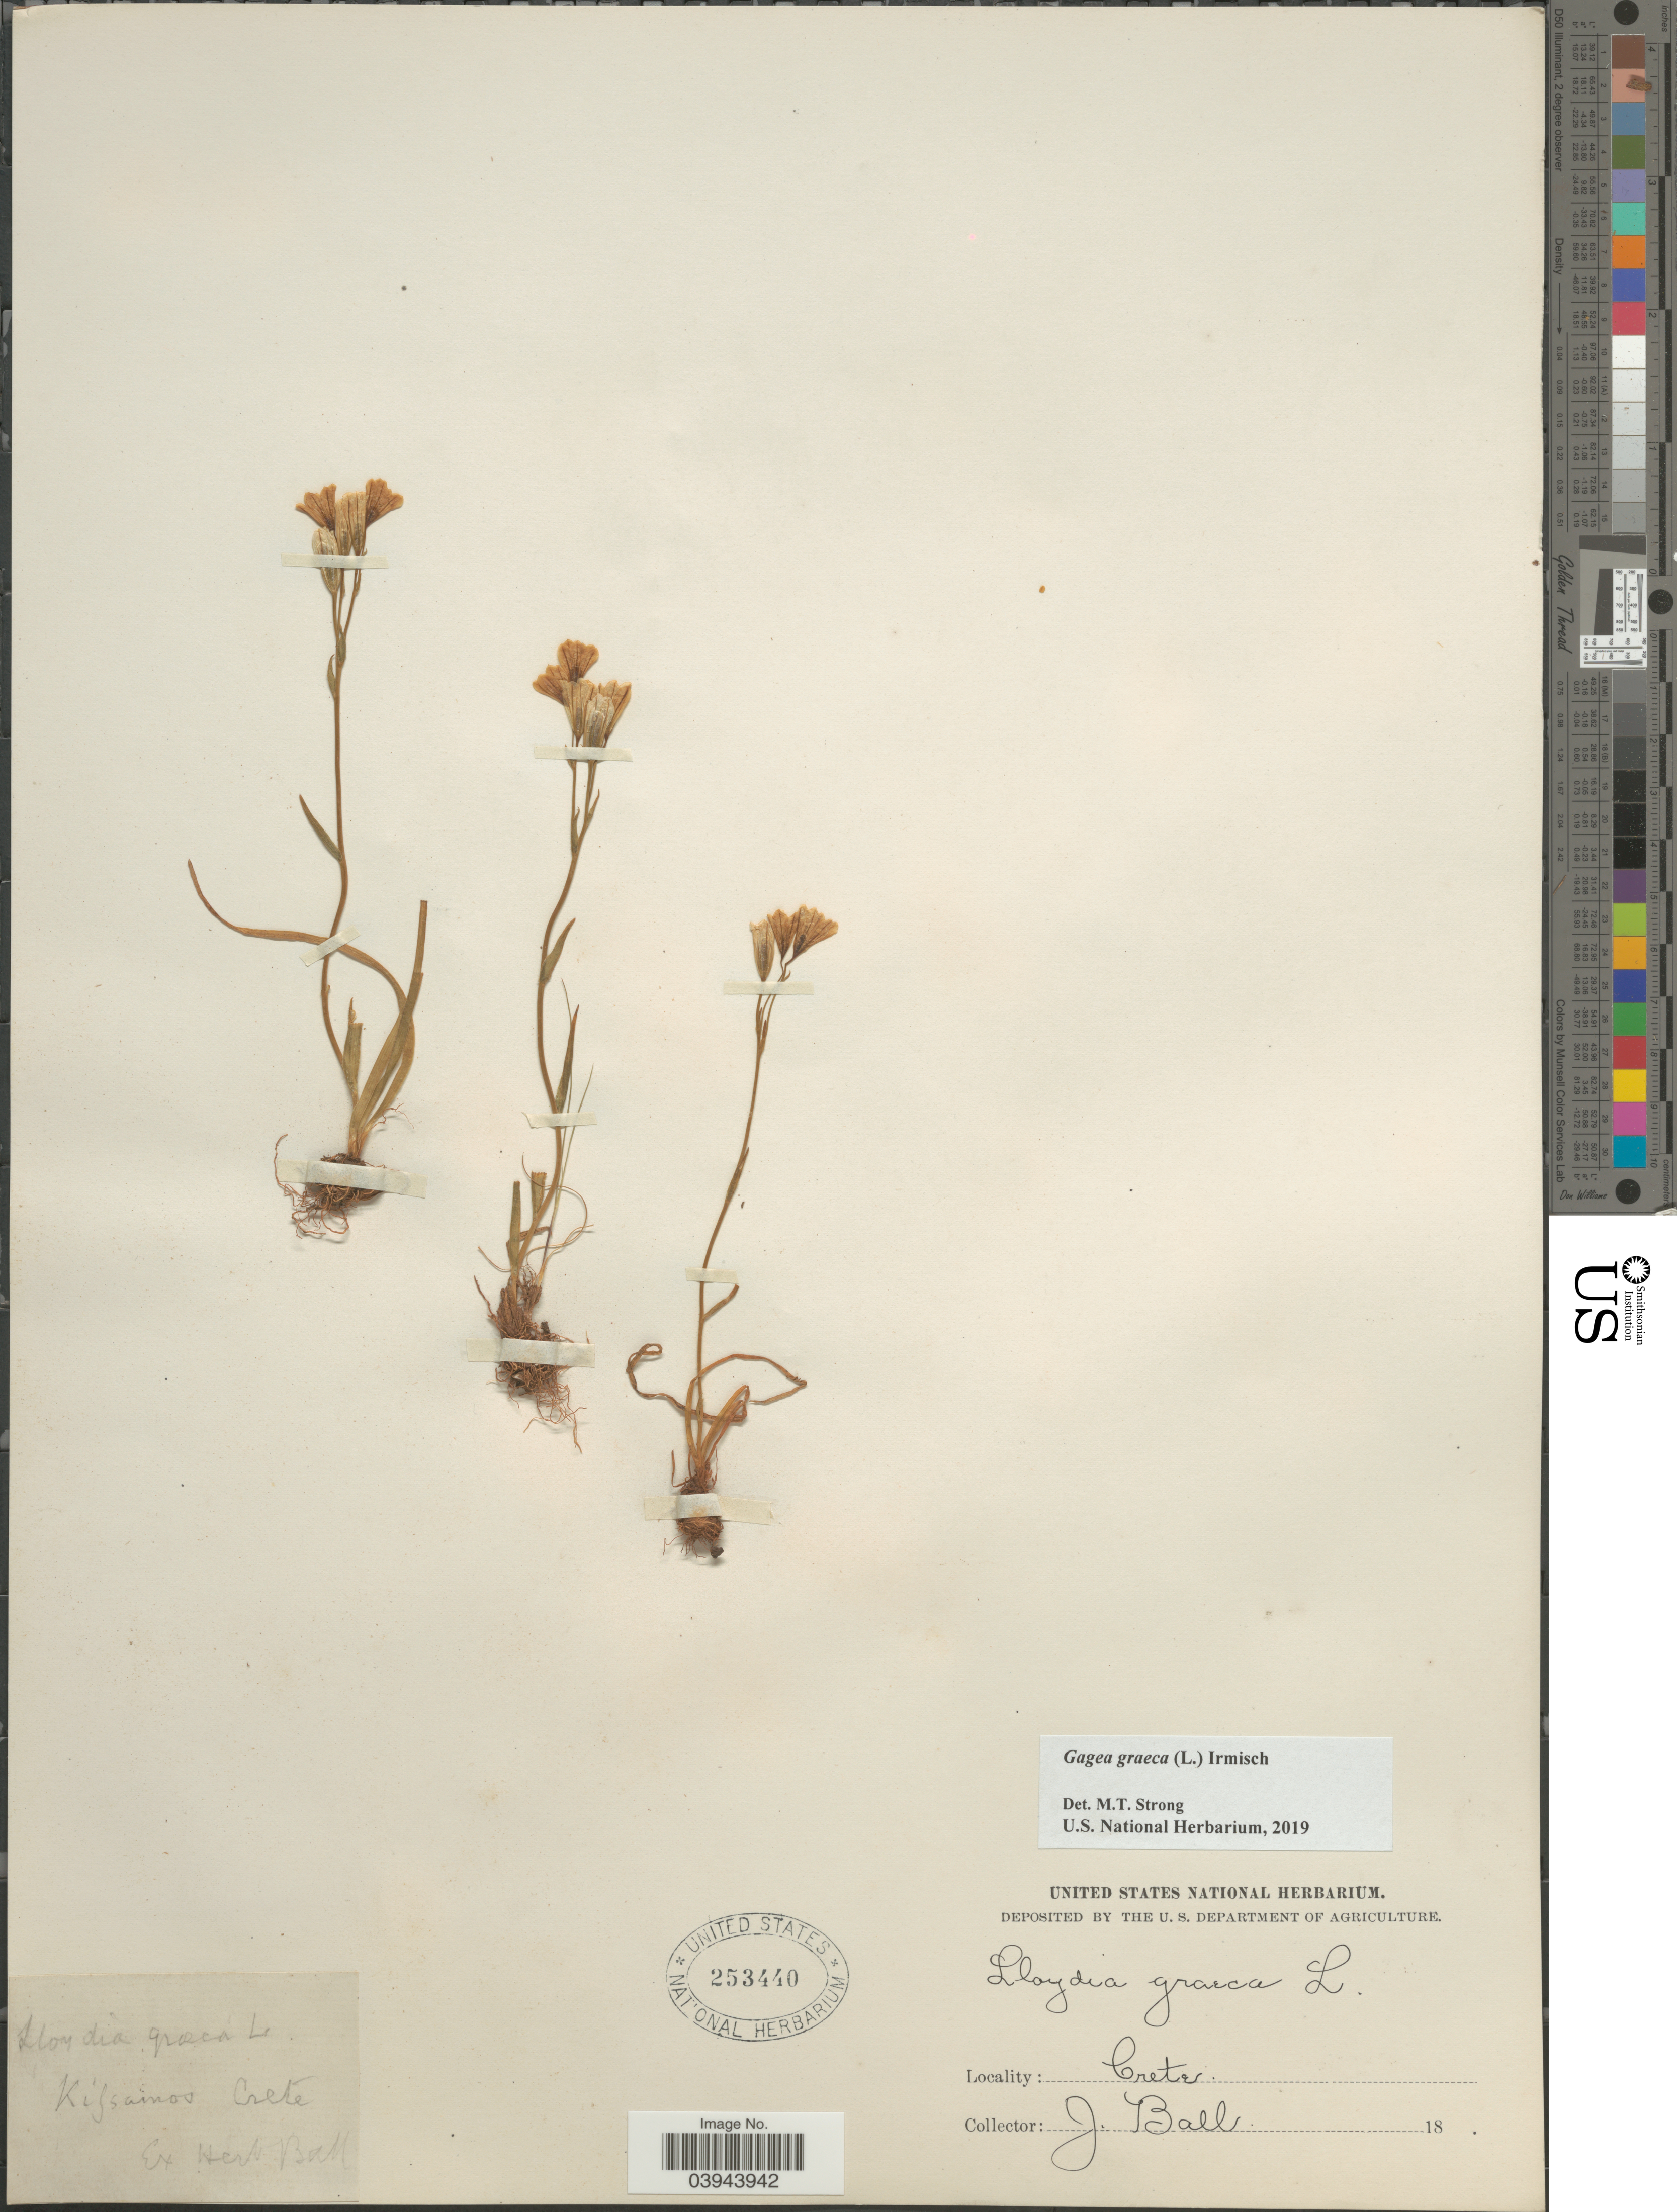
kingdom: Plantae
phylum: Tracheophyta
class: Liliopsida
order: Liliales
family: Liliaceae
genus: Gagea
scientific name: Gagea graeca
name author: (L.) Irmsch.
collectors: J. Ball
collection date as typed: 18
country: Greece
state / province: Crete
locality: Kissamos.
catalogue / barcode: US 253440